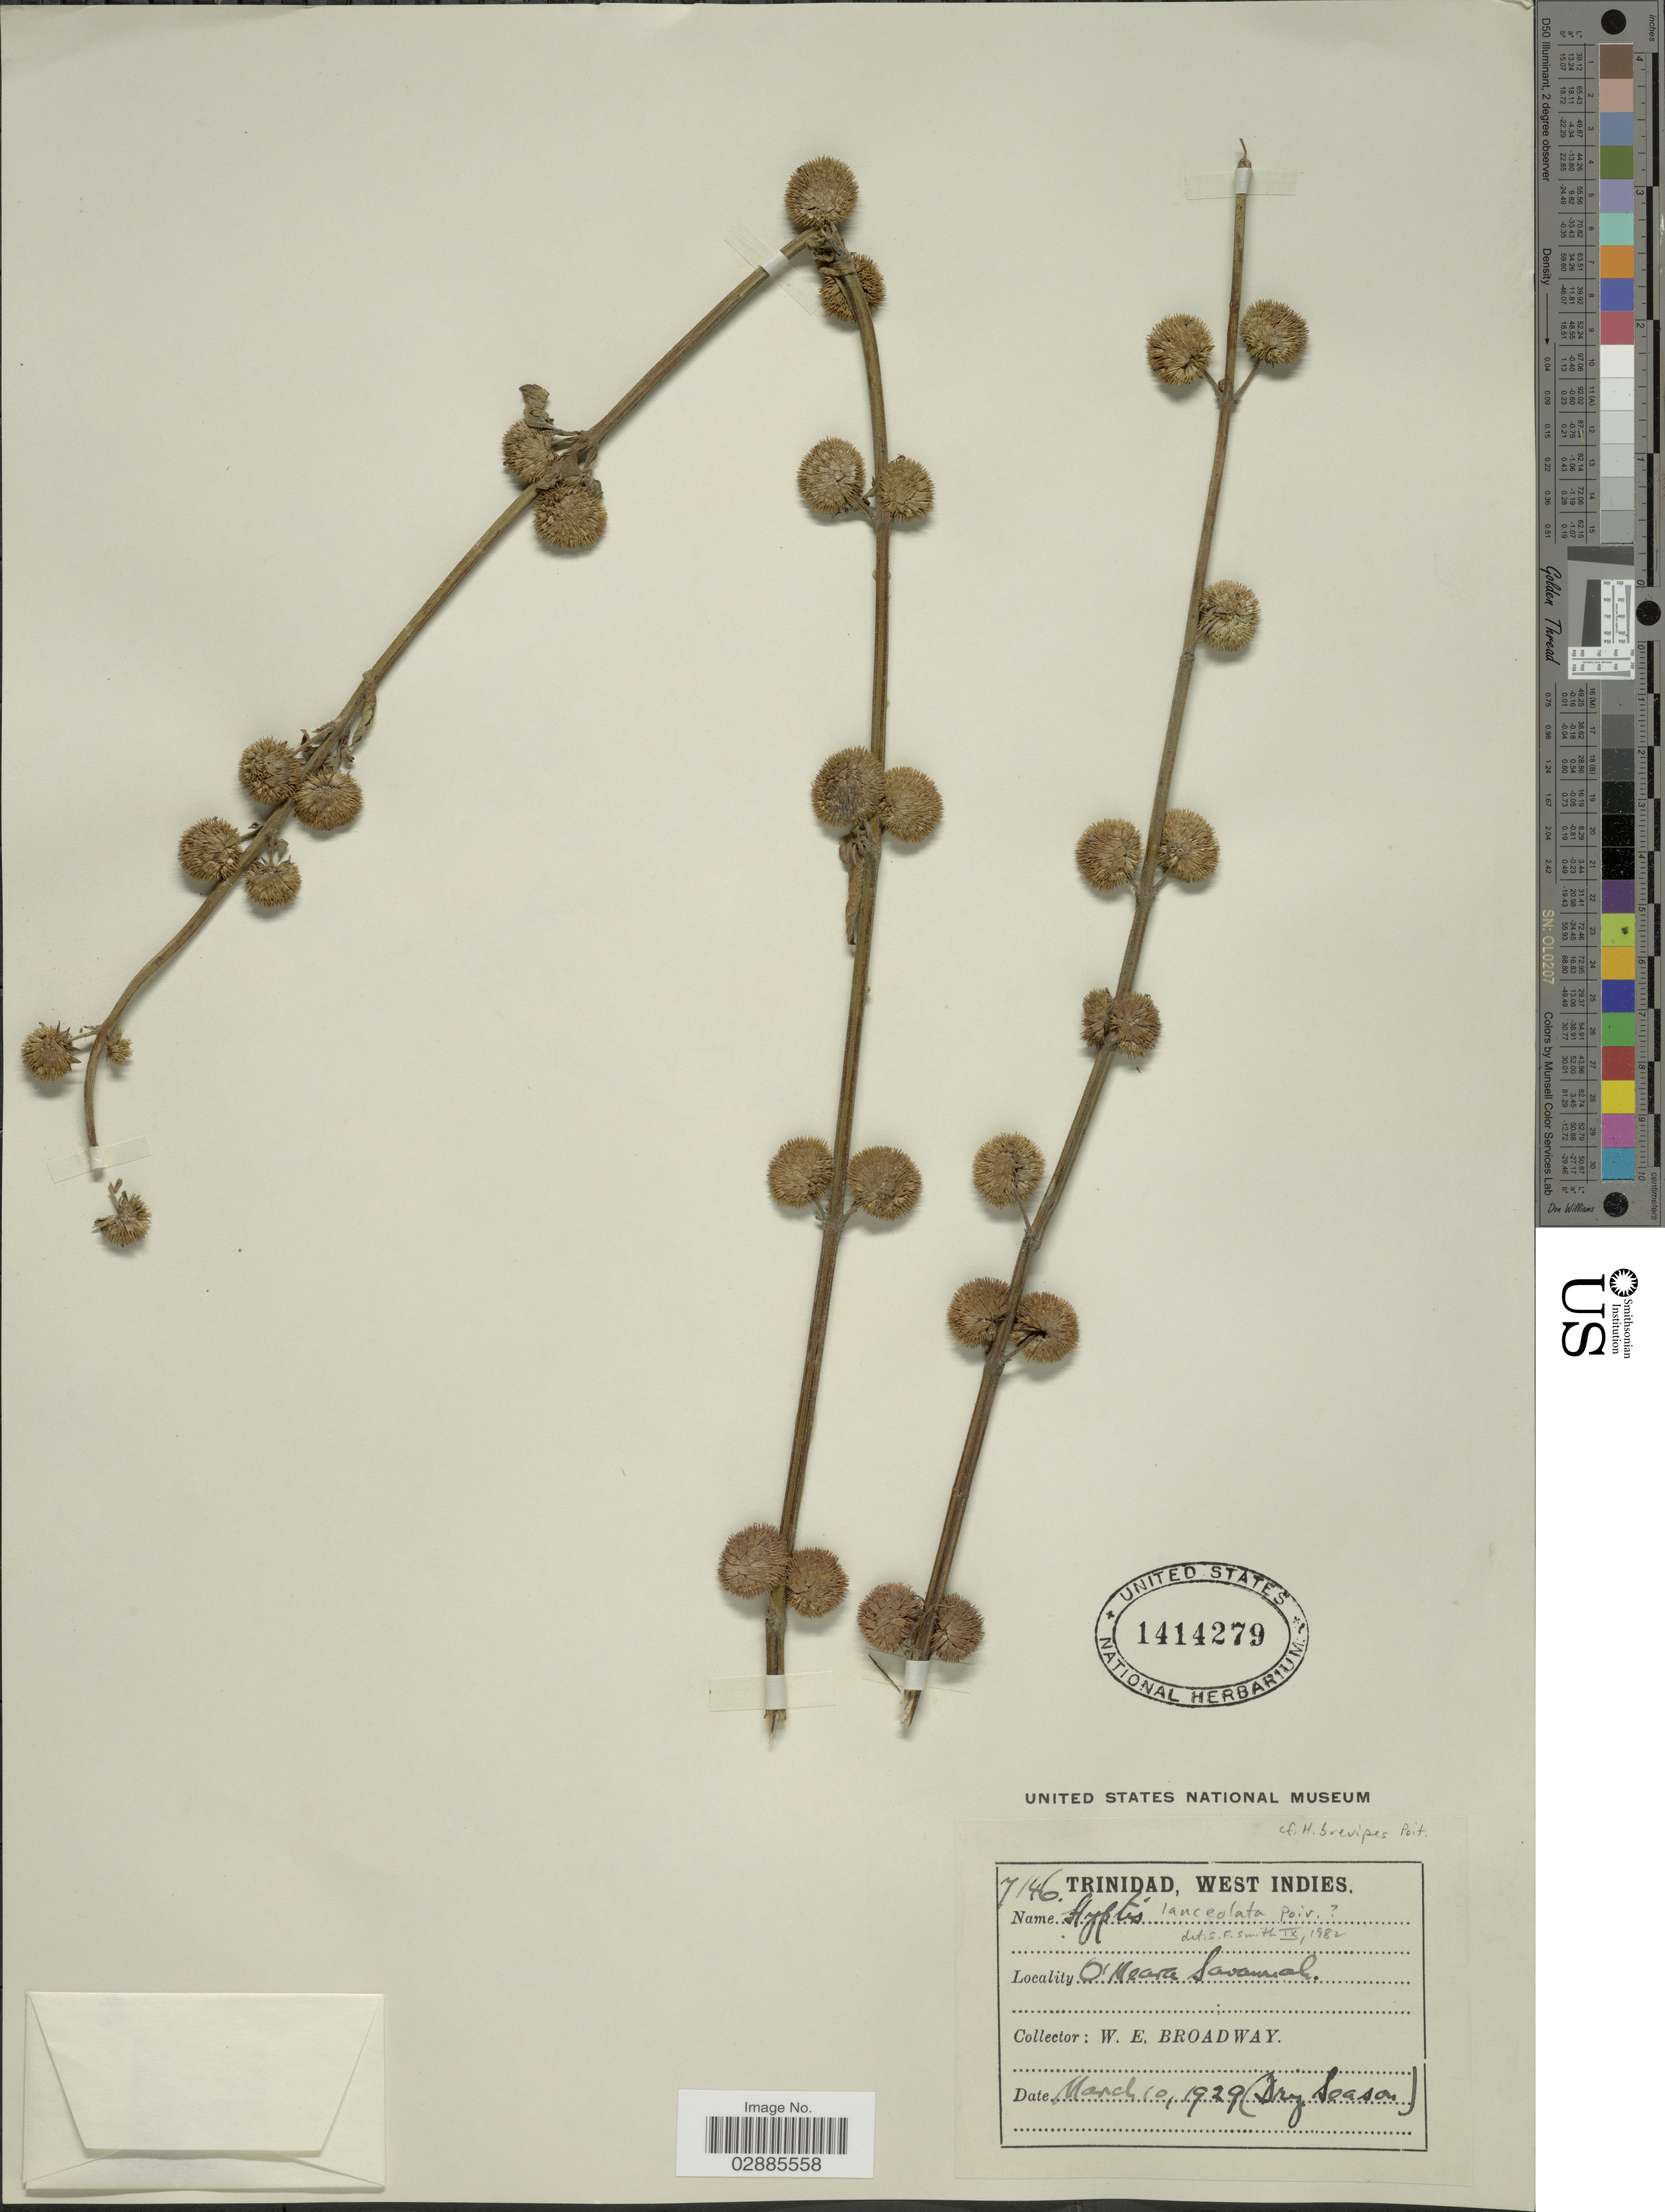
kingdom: Plantae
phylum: Tracheophyta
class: Magnoliopsida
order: Lamiales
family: Lamiaceae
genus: Hyptis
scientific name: Hyptis lanceolata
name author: Poir.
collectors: W. E. Broadway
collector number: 7146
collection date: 1929-03-10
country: Trinidad and Tobago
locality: Trinidad, West Indies. O'Meara Savannah.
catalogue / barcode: US 1414279